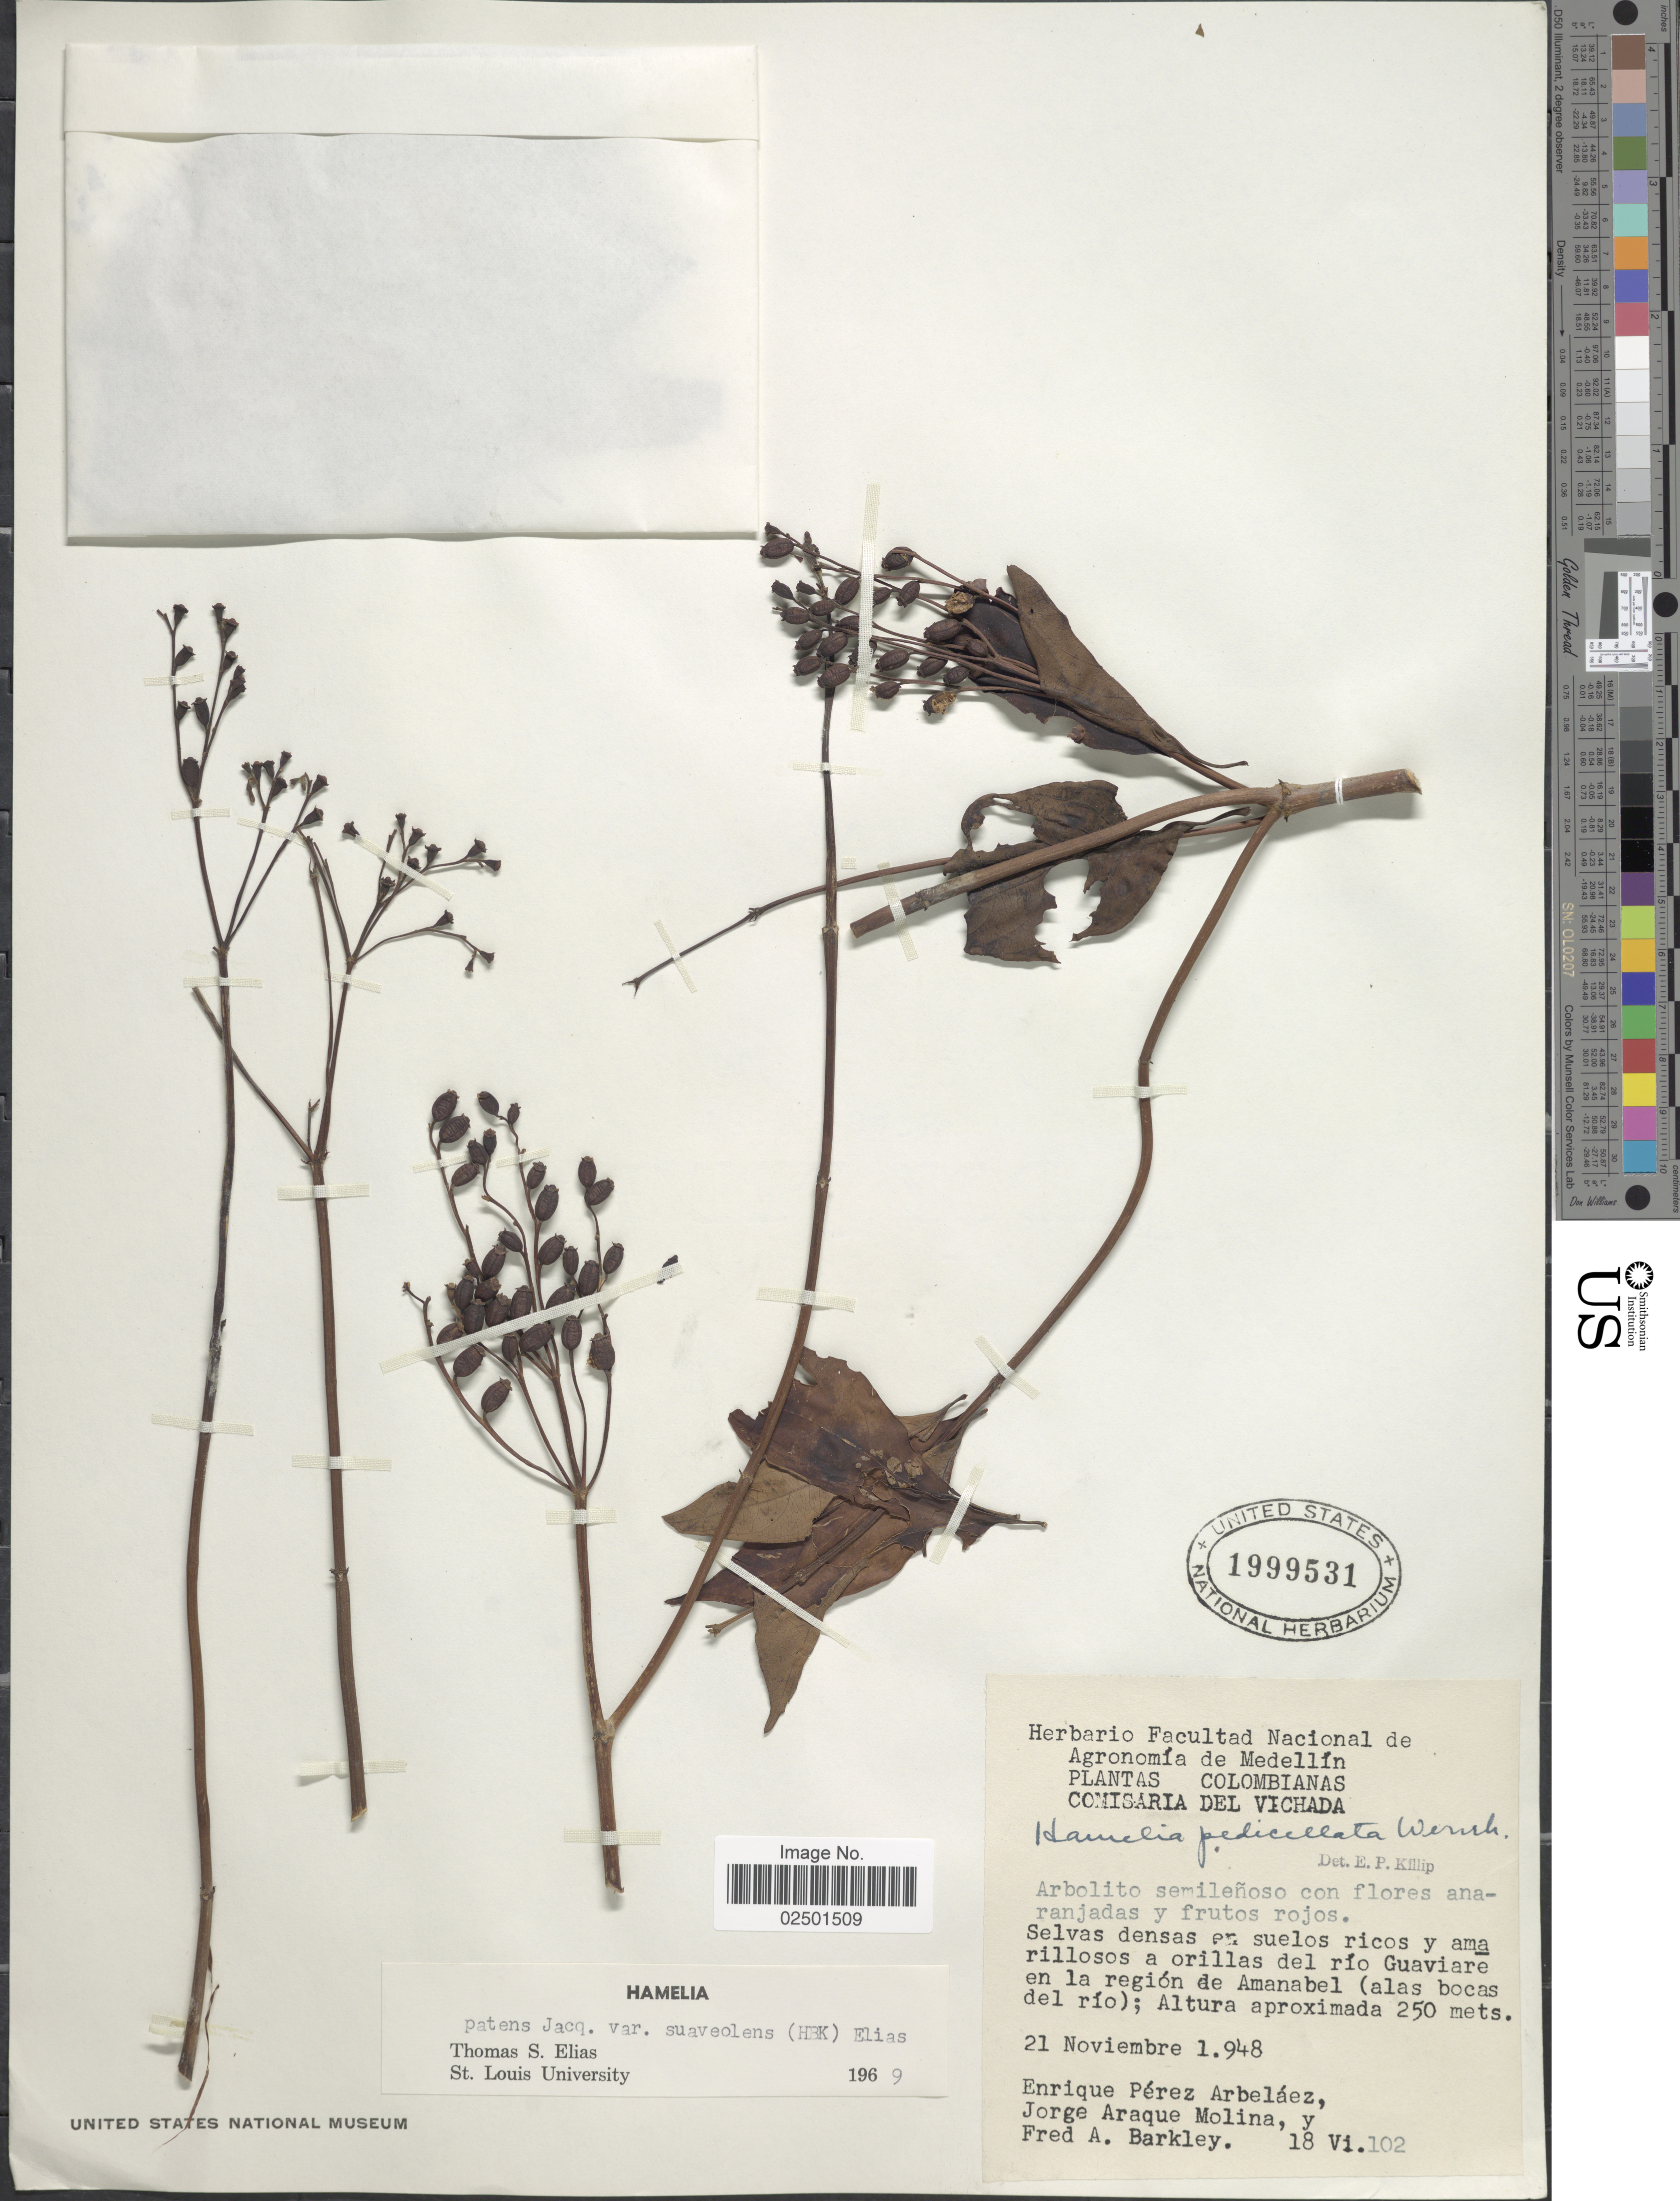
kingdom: Plantae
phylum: Tracheophyta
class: Magnoliopsida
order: Gentianales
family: Rubiaceae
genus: Hamelia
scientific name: Hamelia patens var. glabra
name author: Oerst.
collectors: E. Pérez Arbeláez, J. Araque Molina & F. A. Barkley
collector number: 18Vi102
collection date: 1948-11-21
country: Colombia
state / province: Vichada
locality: Comisaria del Vichada. Selvas densas en suelos ricos y amarillosos a orillas del rio Guaviare en la region de Amanabel (alas bocas del rio).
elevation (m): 250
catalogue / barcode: US 1999531